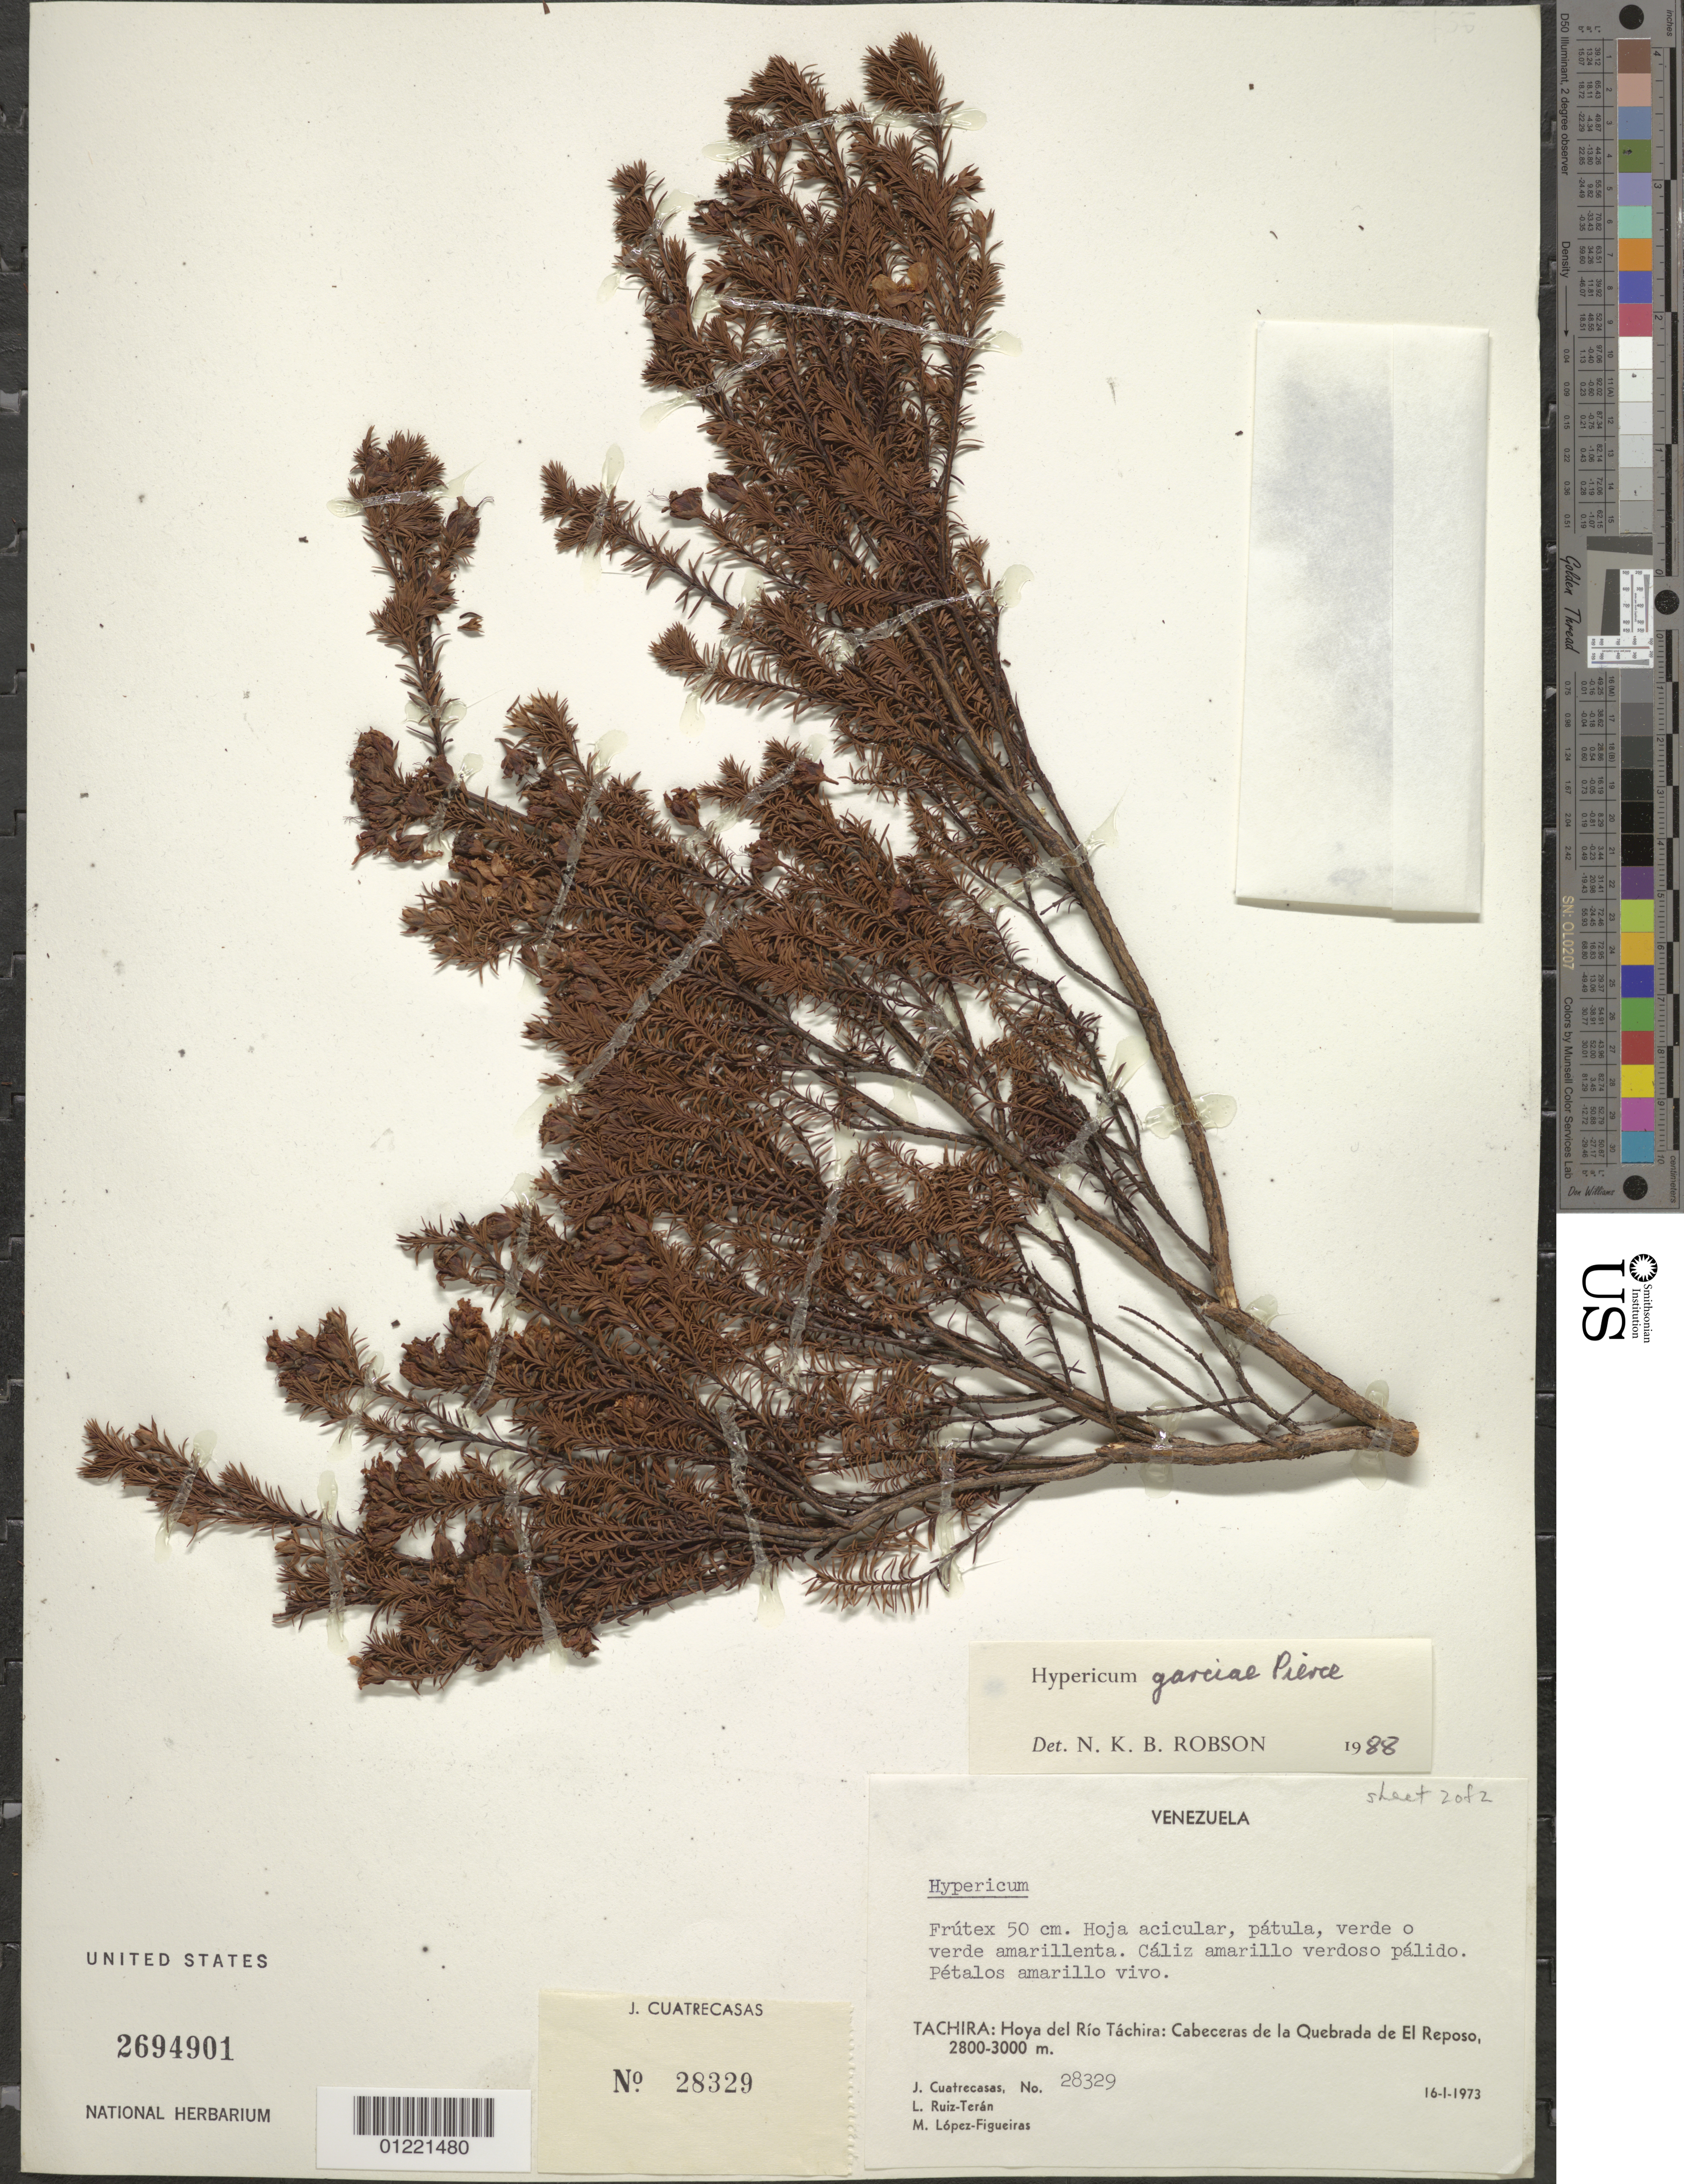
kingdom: Plantae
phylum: Tracheophyta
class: Magnoliopsida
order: Malpighiales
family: Hypericaceae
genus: Hypericum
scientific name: Hypericum garciae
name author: Pierce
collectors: J. Cuatrecasas, L. E. Ruíz-Terán & M. López Figueiras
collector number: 28329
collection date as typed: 16 Jan 1973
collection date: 1973-01-16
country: Venezuela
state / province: Tachira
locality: Hoya del Río Tachira: cabeceras de la Quebrada de El Reposo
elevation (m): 2800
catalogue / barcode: US 2694901